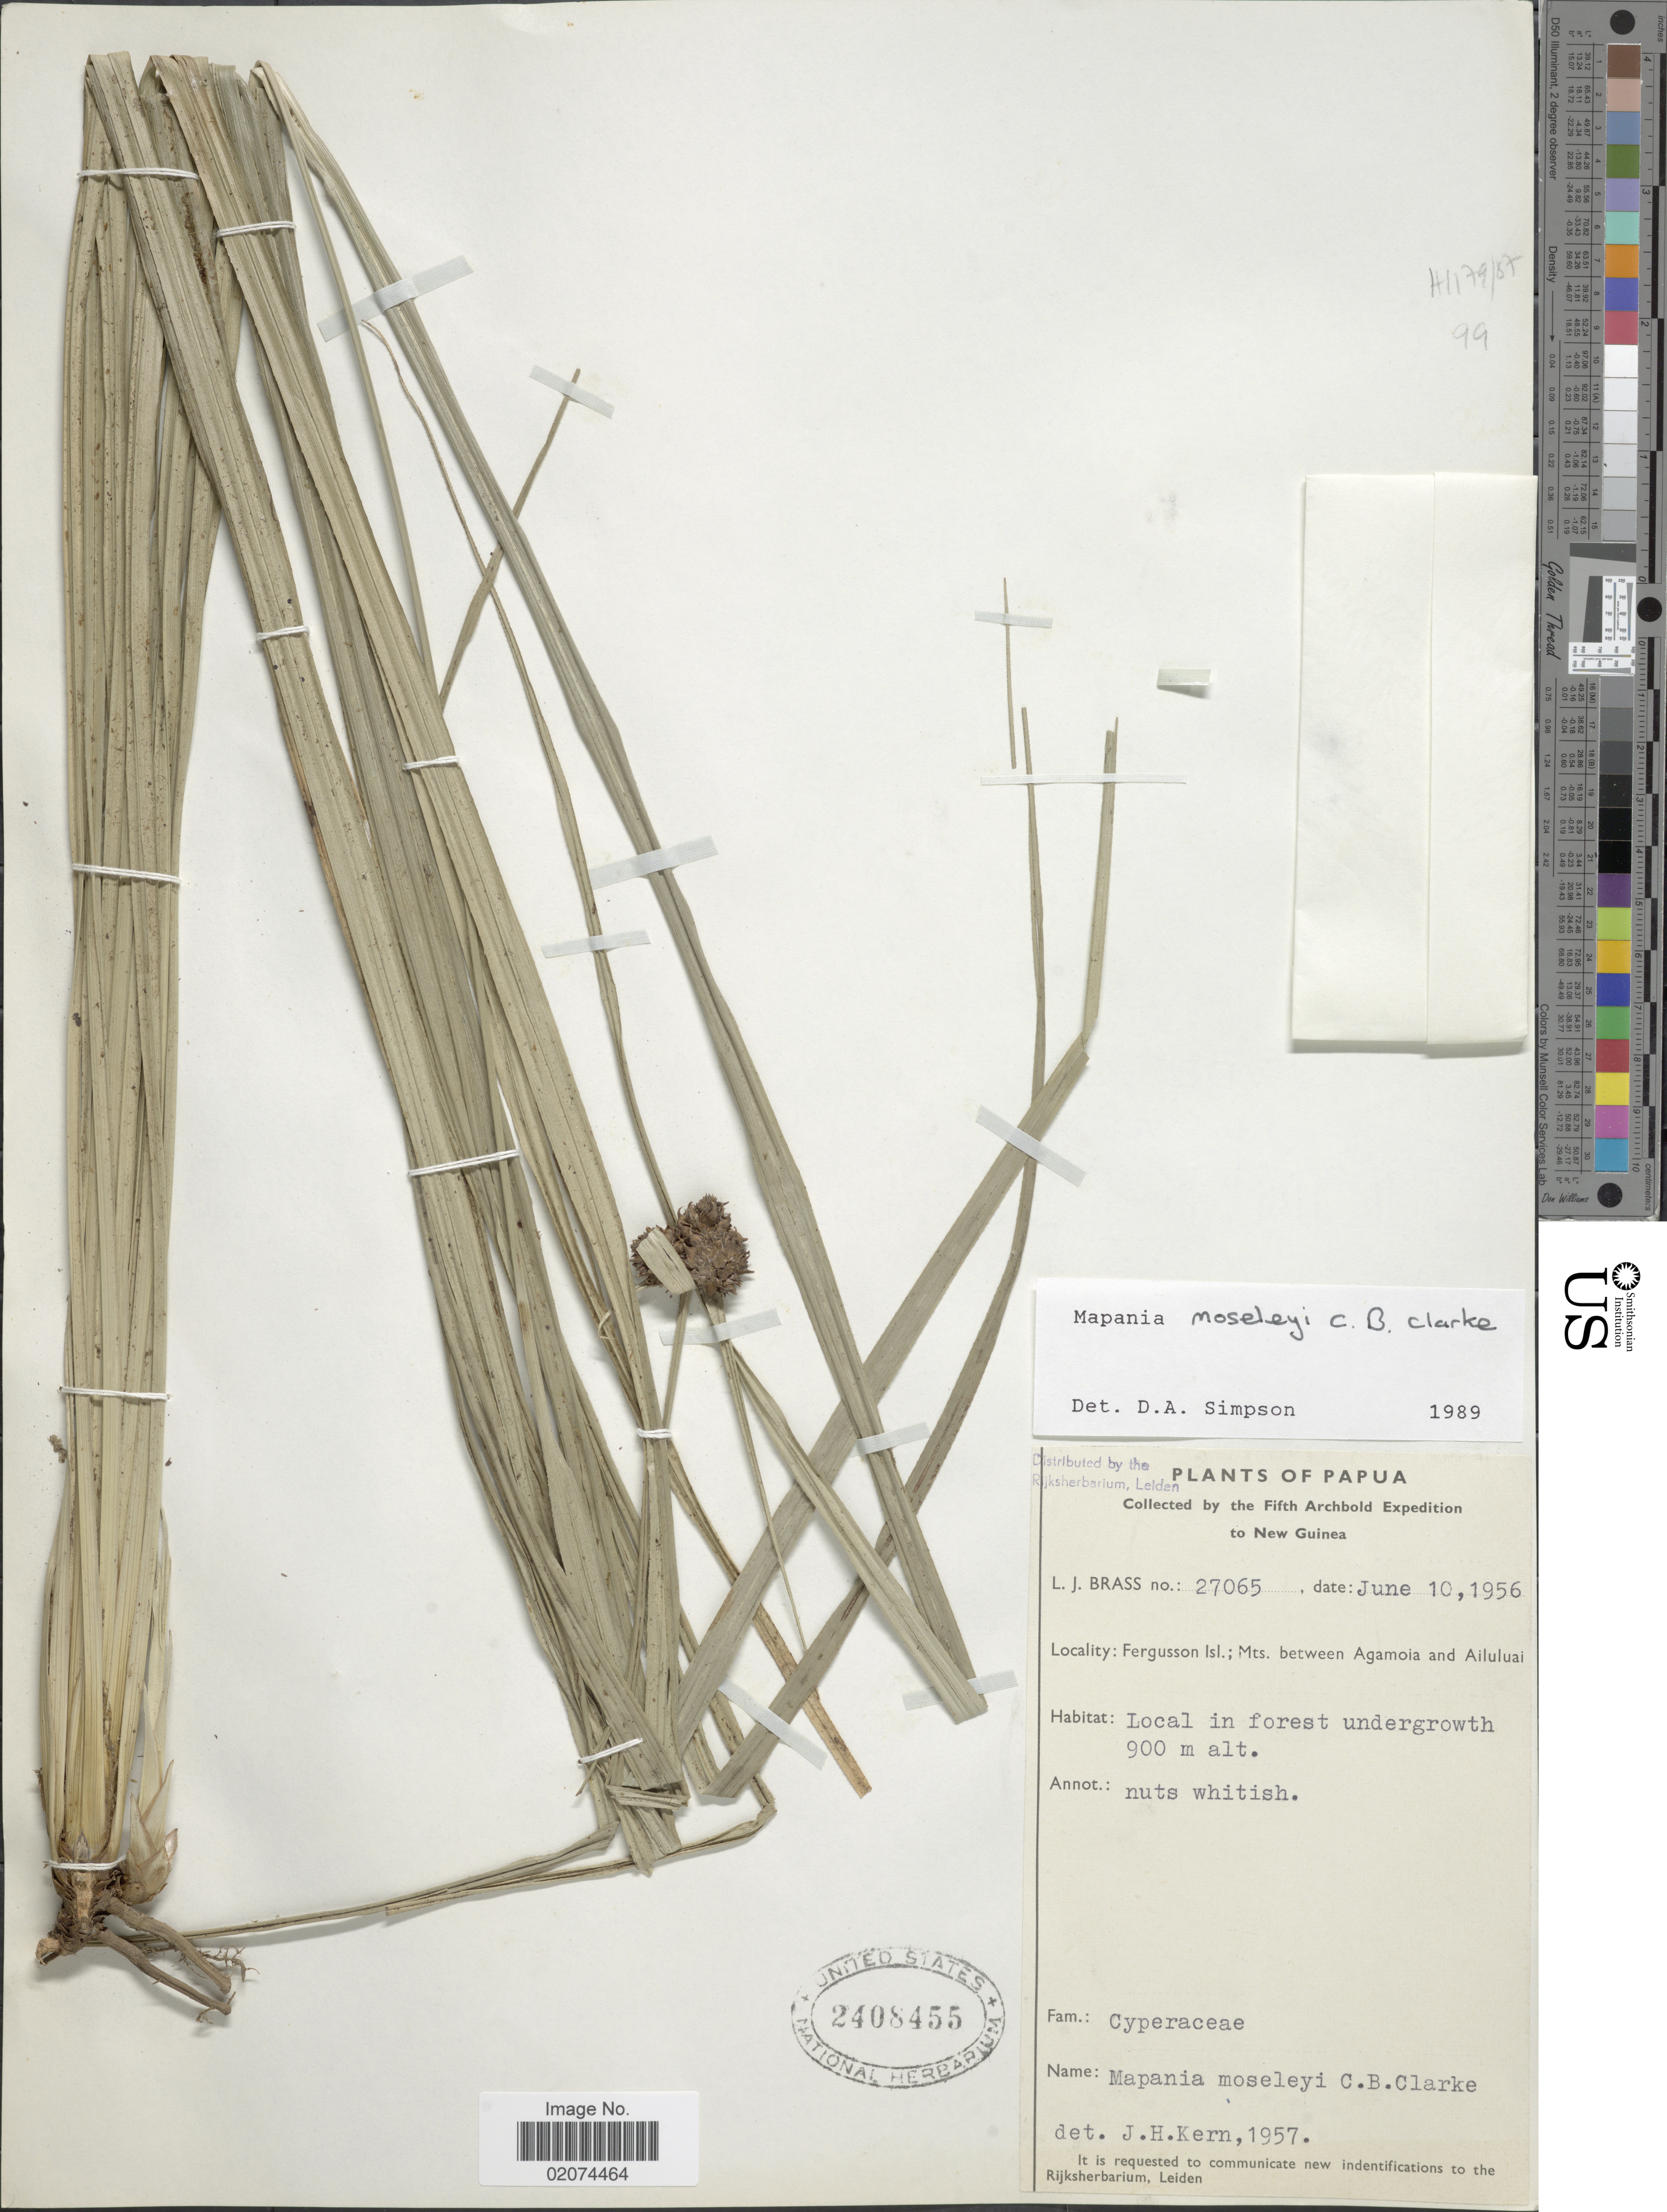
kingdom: Plantae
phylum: Tracheophyta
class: Liliopsida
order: Poales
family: Cyperaceae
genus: Mapania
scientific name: Mapania moseleyi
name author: C.B. Clarke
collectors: L. J. Brass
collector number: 27065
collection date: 1956-06-10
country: Papua New Guinea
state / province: Milne Bay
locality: Papua. New Guinea. Fergusson Isl.; Mts. between Agamoia and Ailuluai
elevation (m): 900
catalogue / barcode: US 2408455